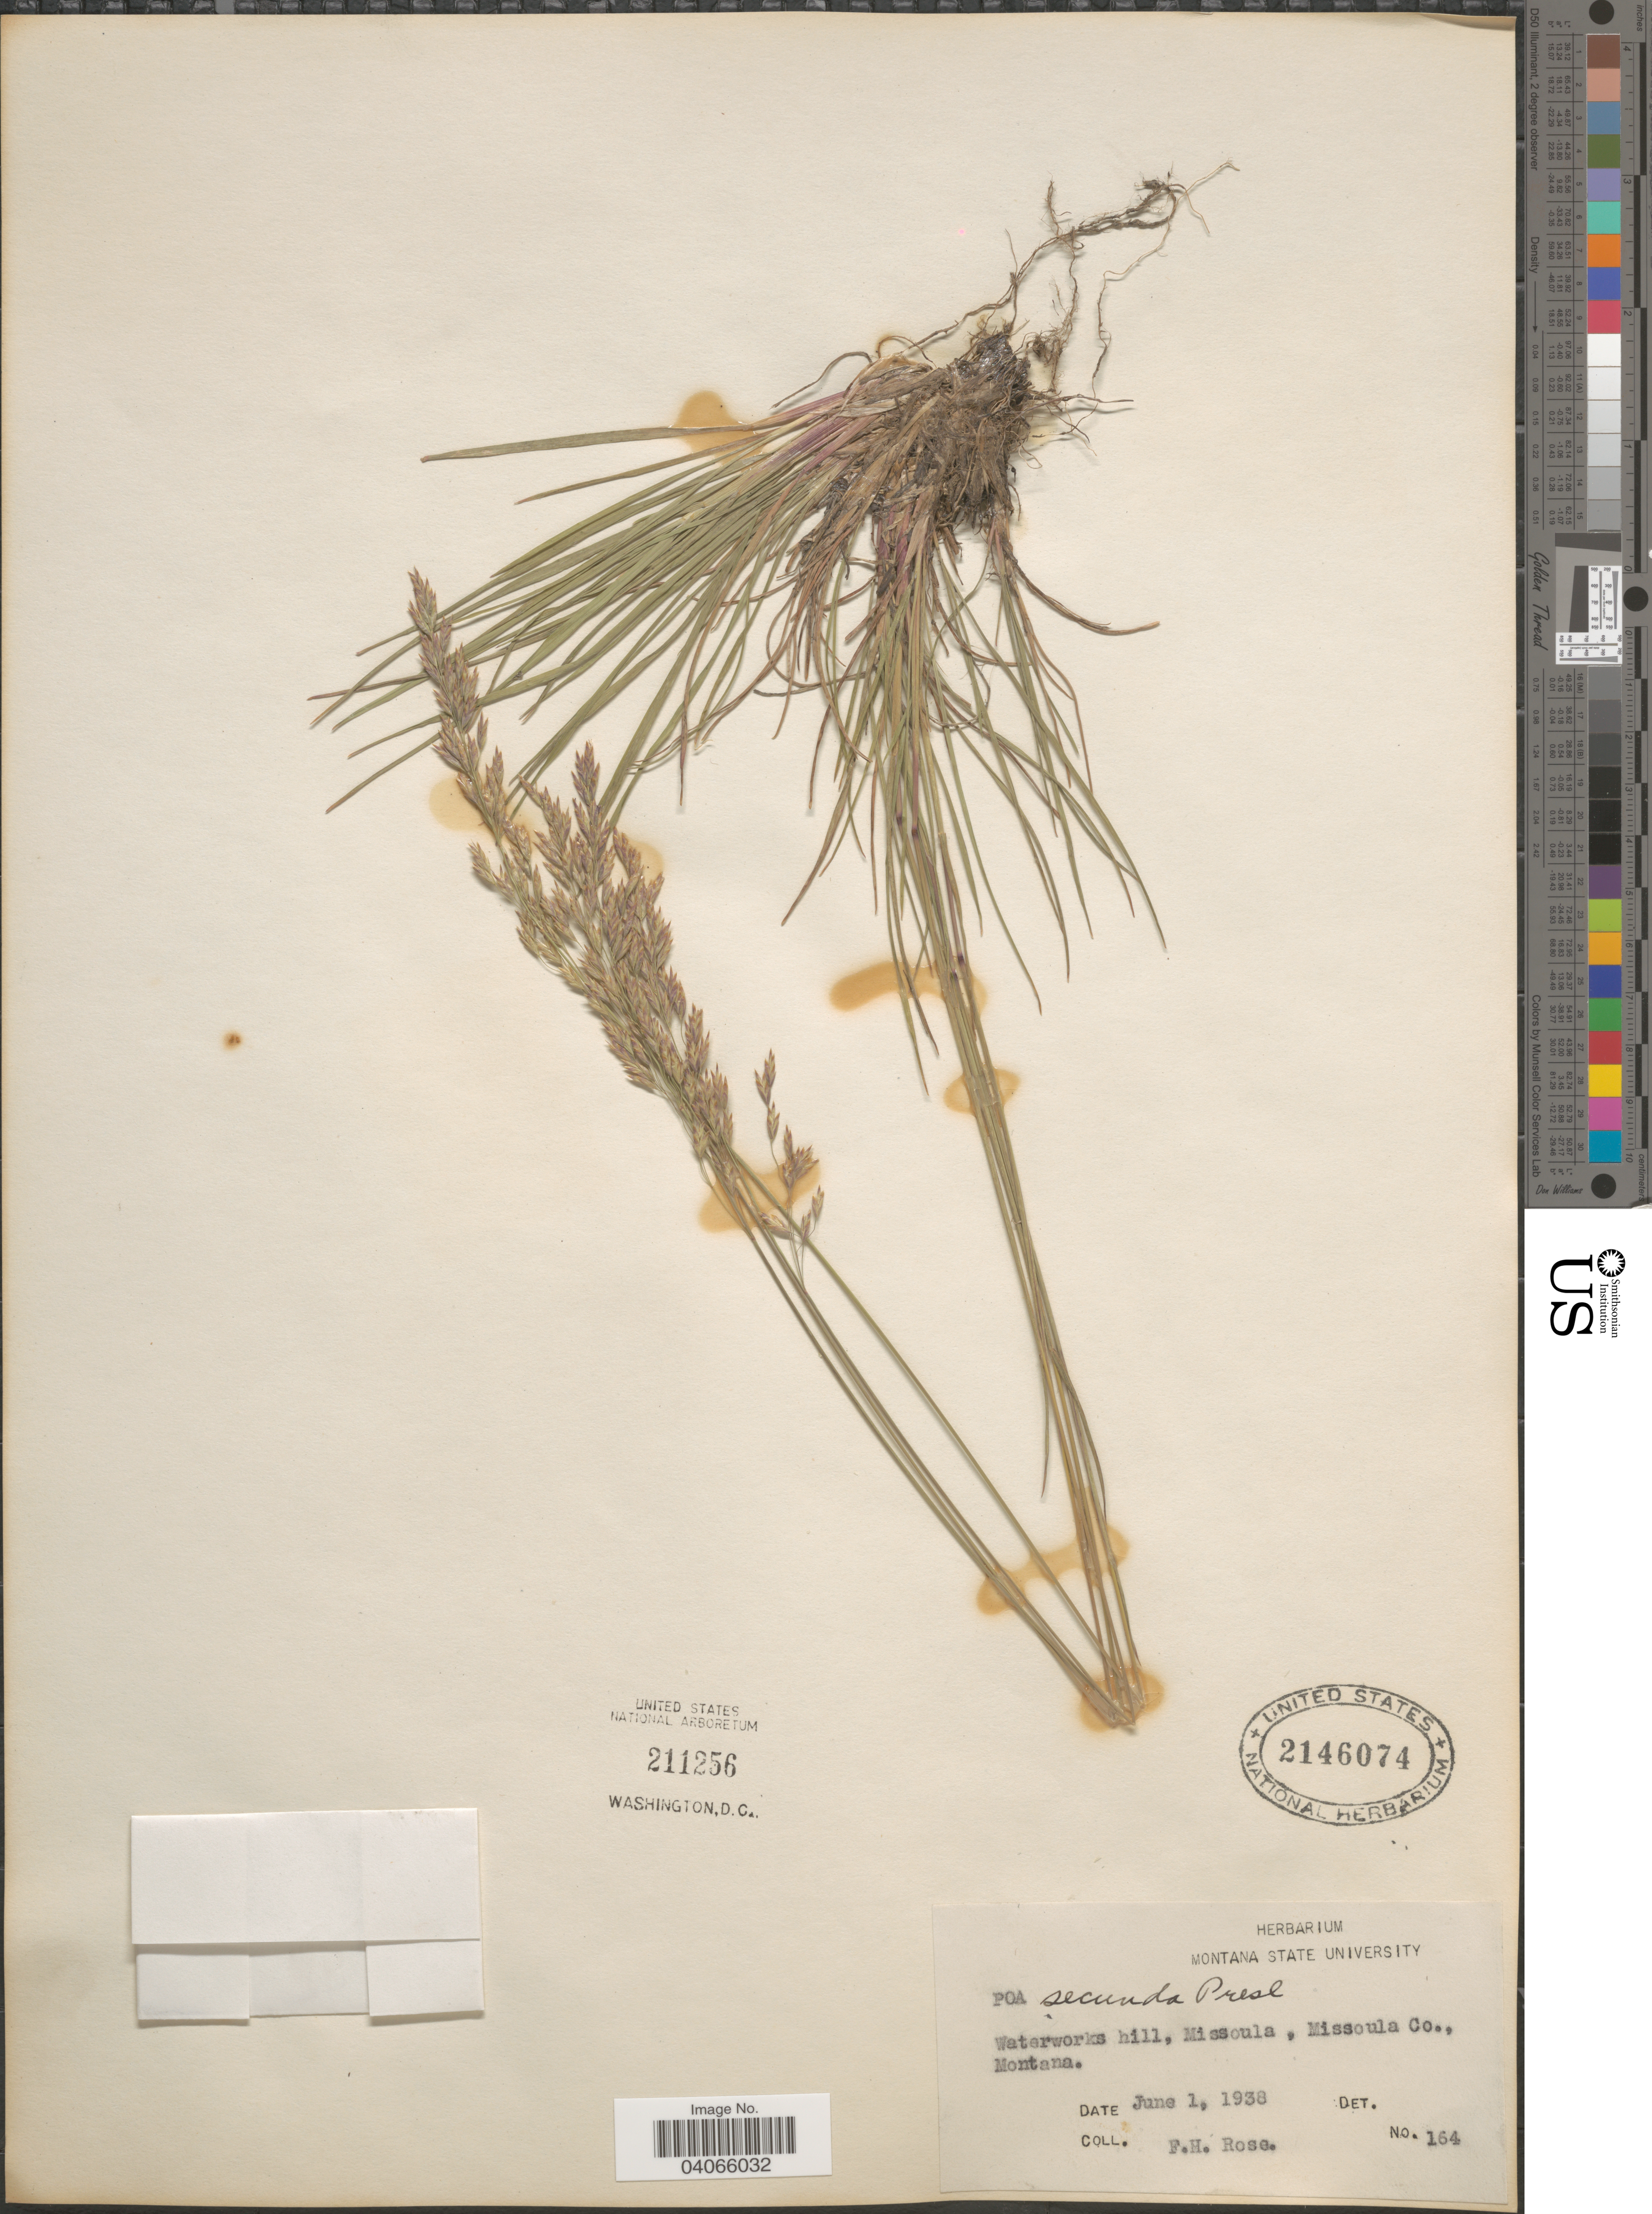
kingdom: Plantae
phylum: Tracheophyta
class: Liliopsida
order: Poales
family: Poaceae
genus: Poa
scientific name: Poa secunda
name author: J. Presl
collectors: F. H. Rose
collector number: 164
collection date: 1938-06-01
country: United States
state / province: Montana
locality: Waterworks hill, Missoula, Missoula Co.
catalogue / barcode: US 2146074